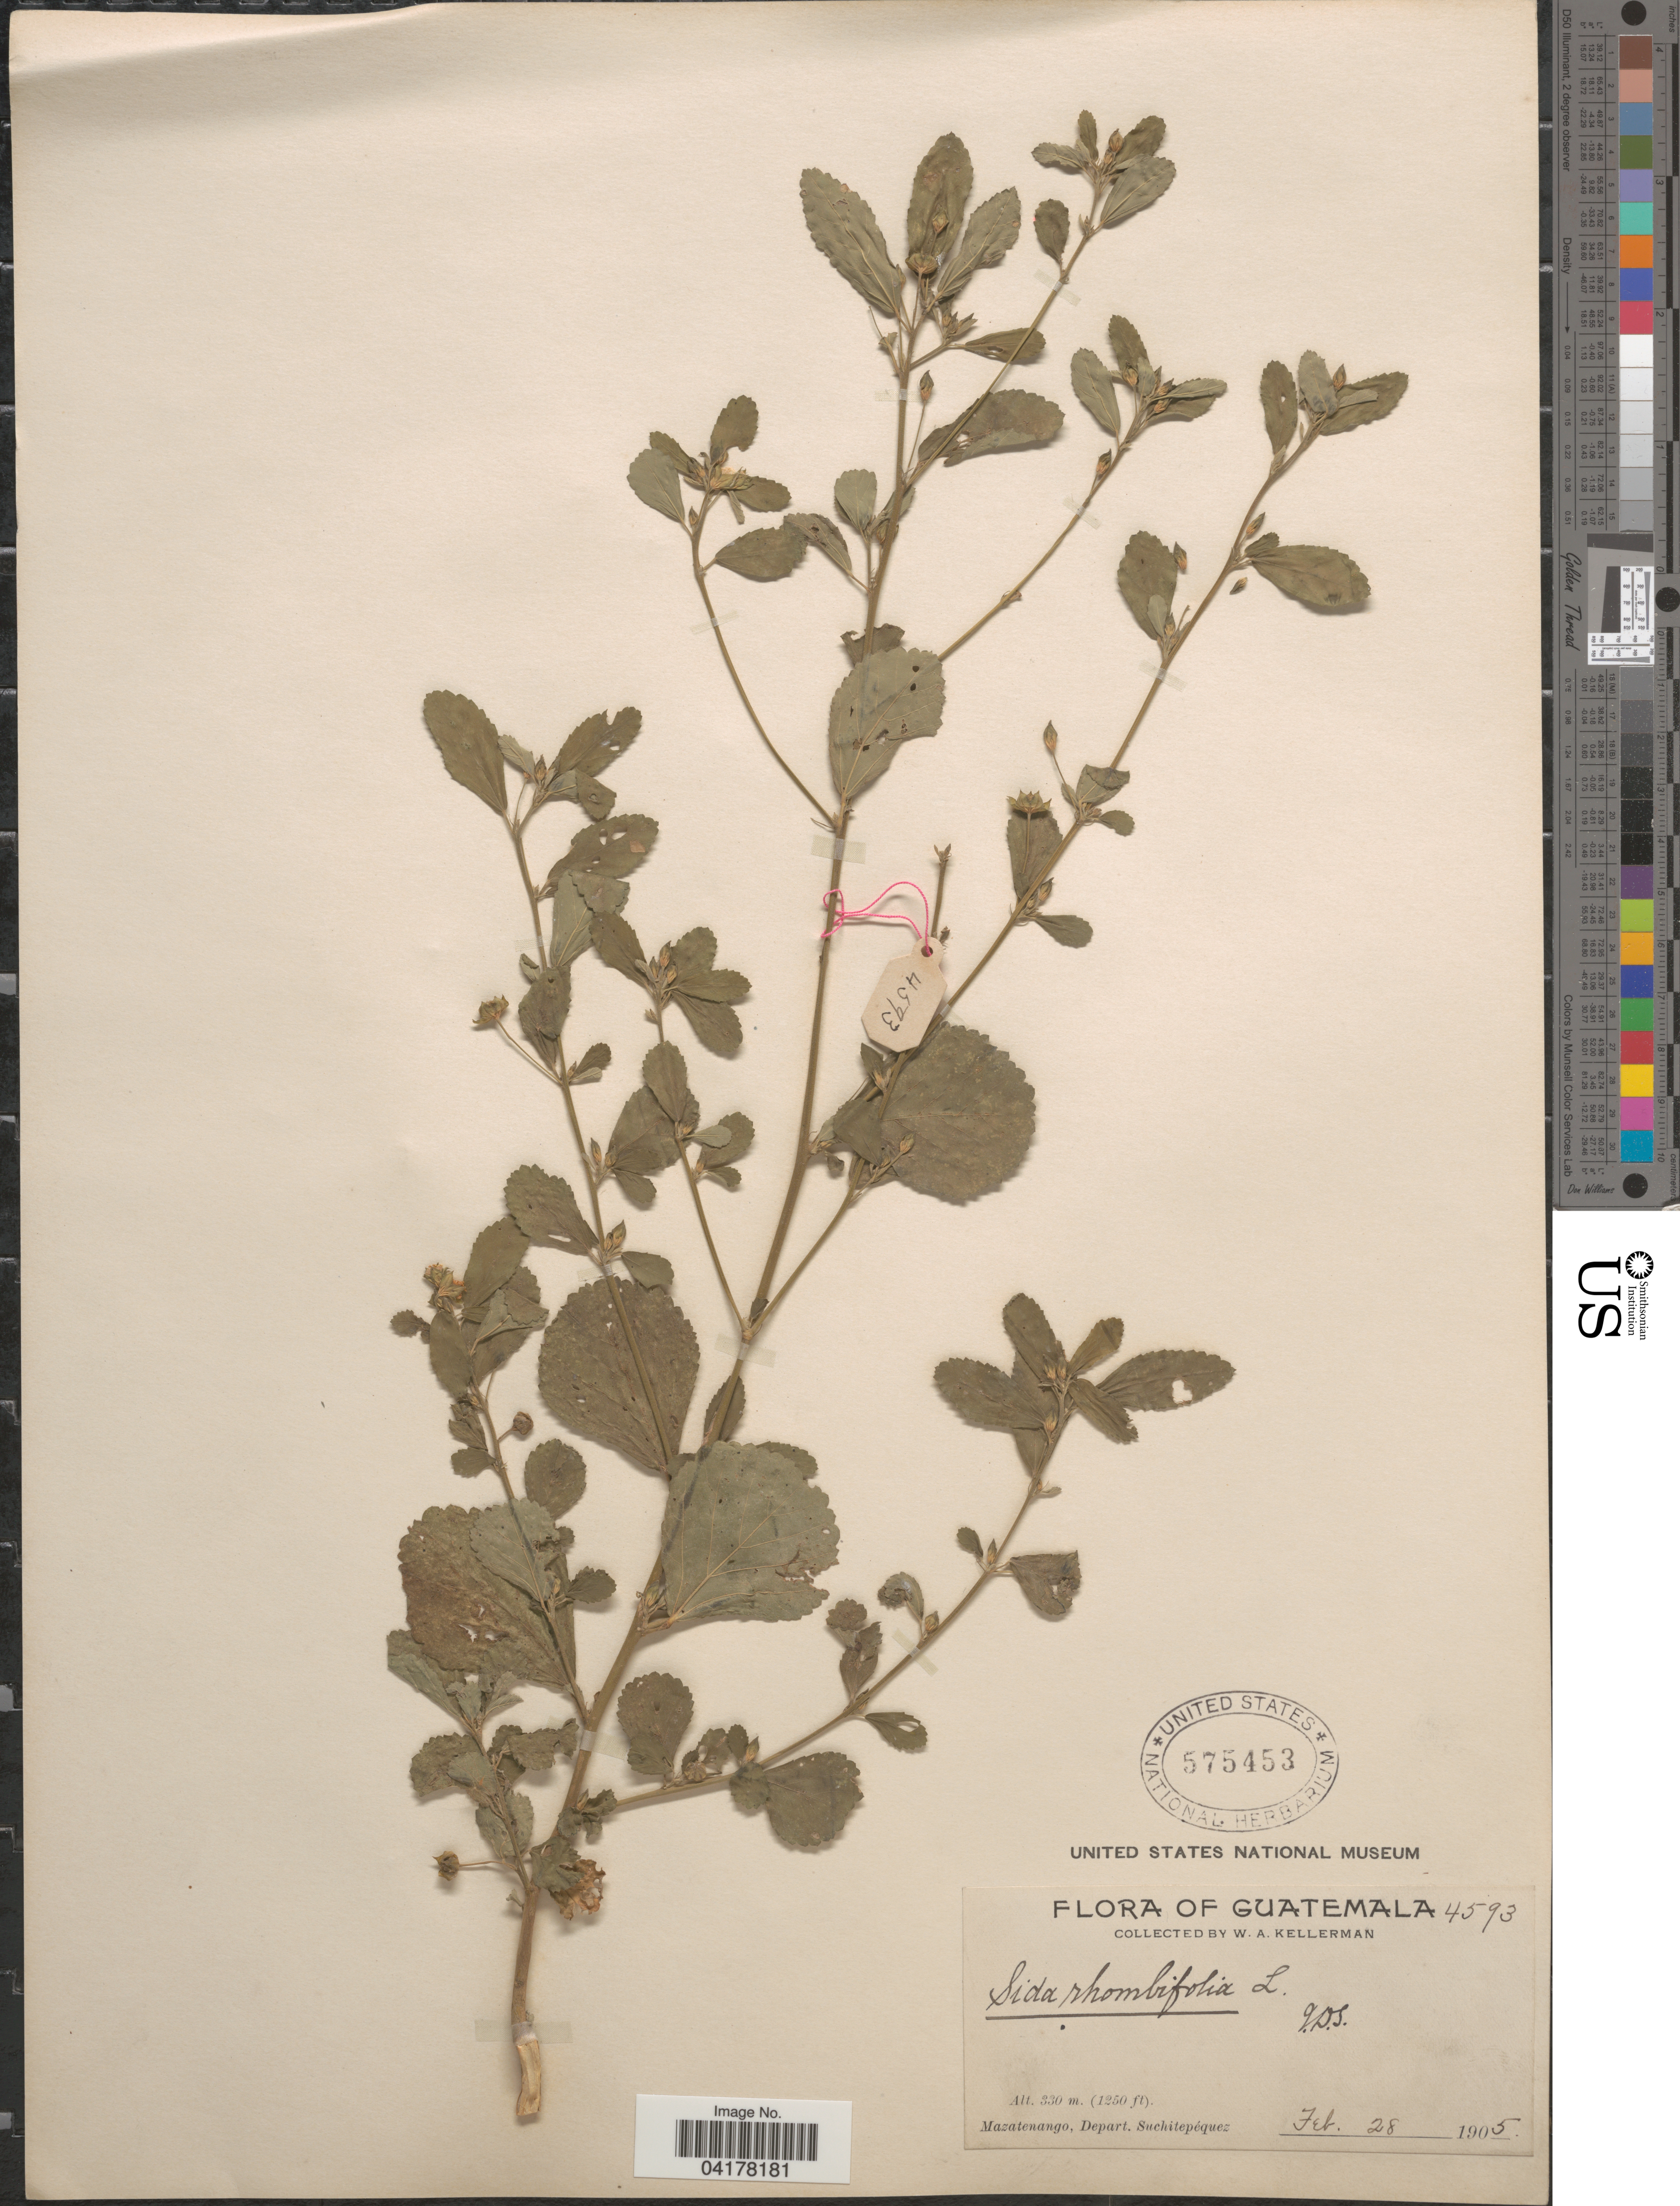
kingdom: Plantae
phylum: Tracheophyta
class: Magnoliopsida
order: Malvales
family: Malvaceae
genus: Sida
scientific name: Sida rhombifolia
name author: L.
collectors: W. Kellerman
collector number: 4593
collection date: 1905-02-28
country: Guatemala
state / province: Suchitepequez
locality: Mazatenango, Depart. Suchitepéquez.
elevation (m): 330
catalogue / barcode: US 575453